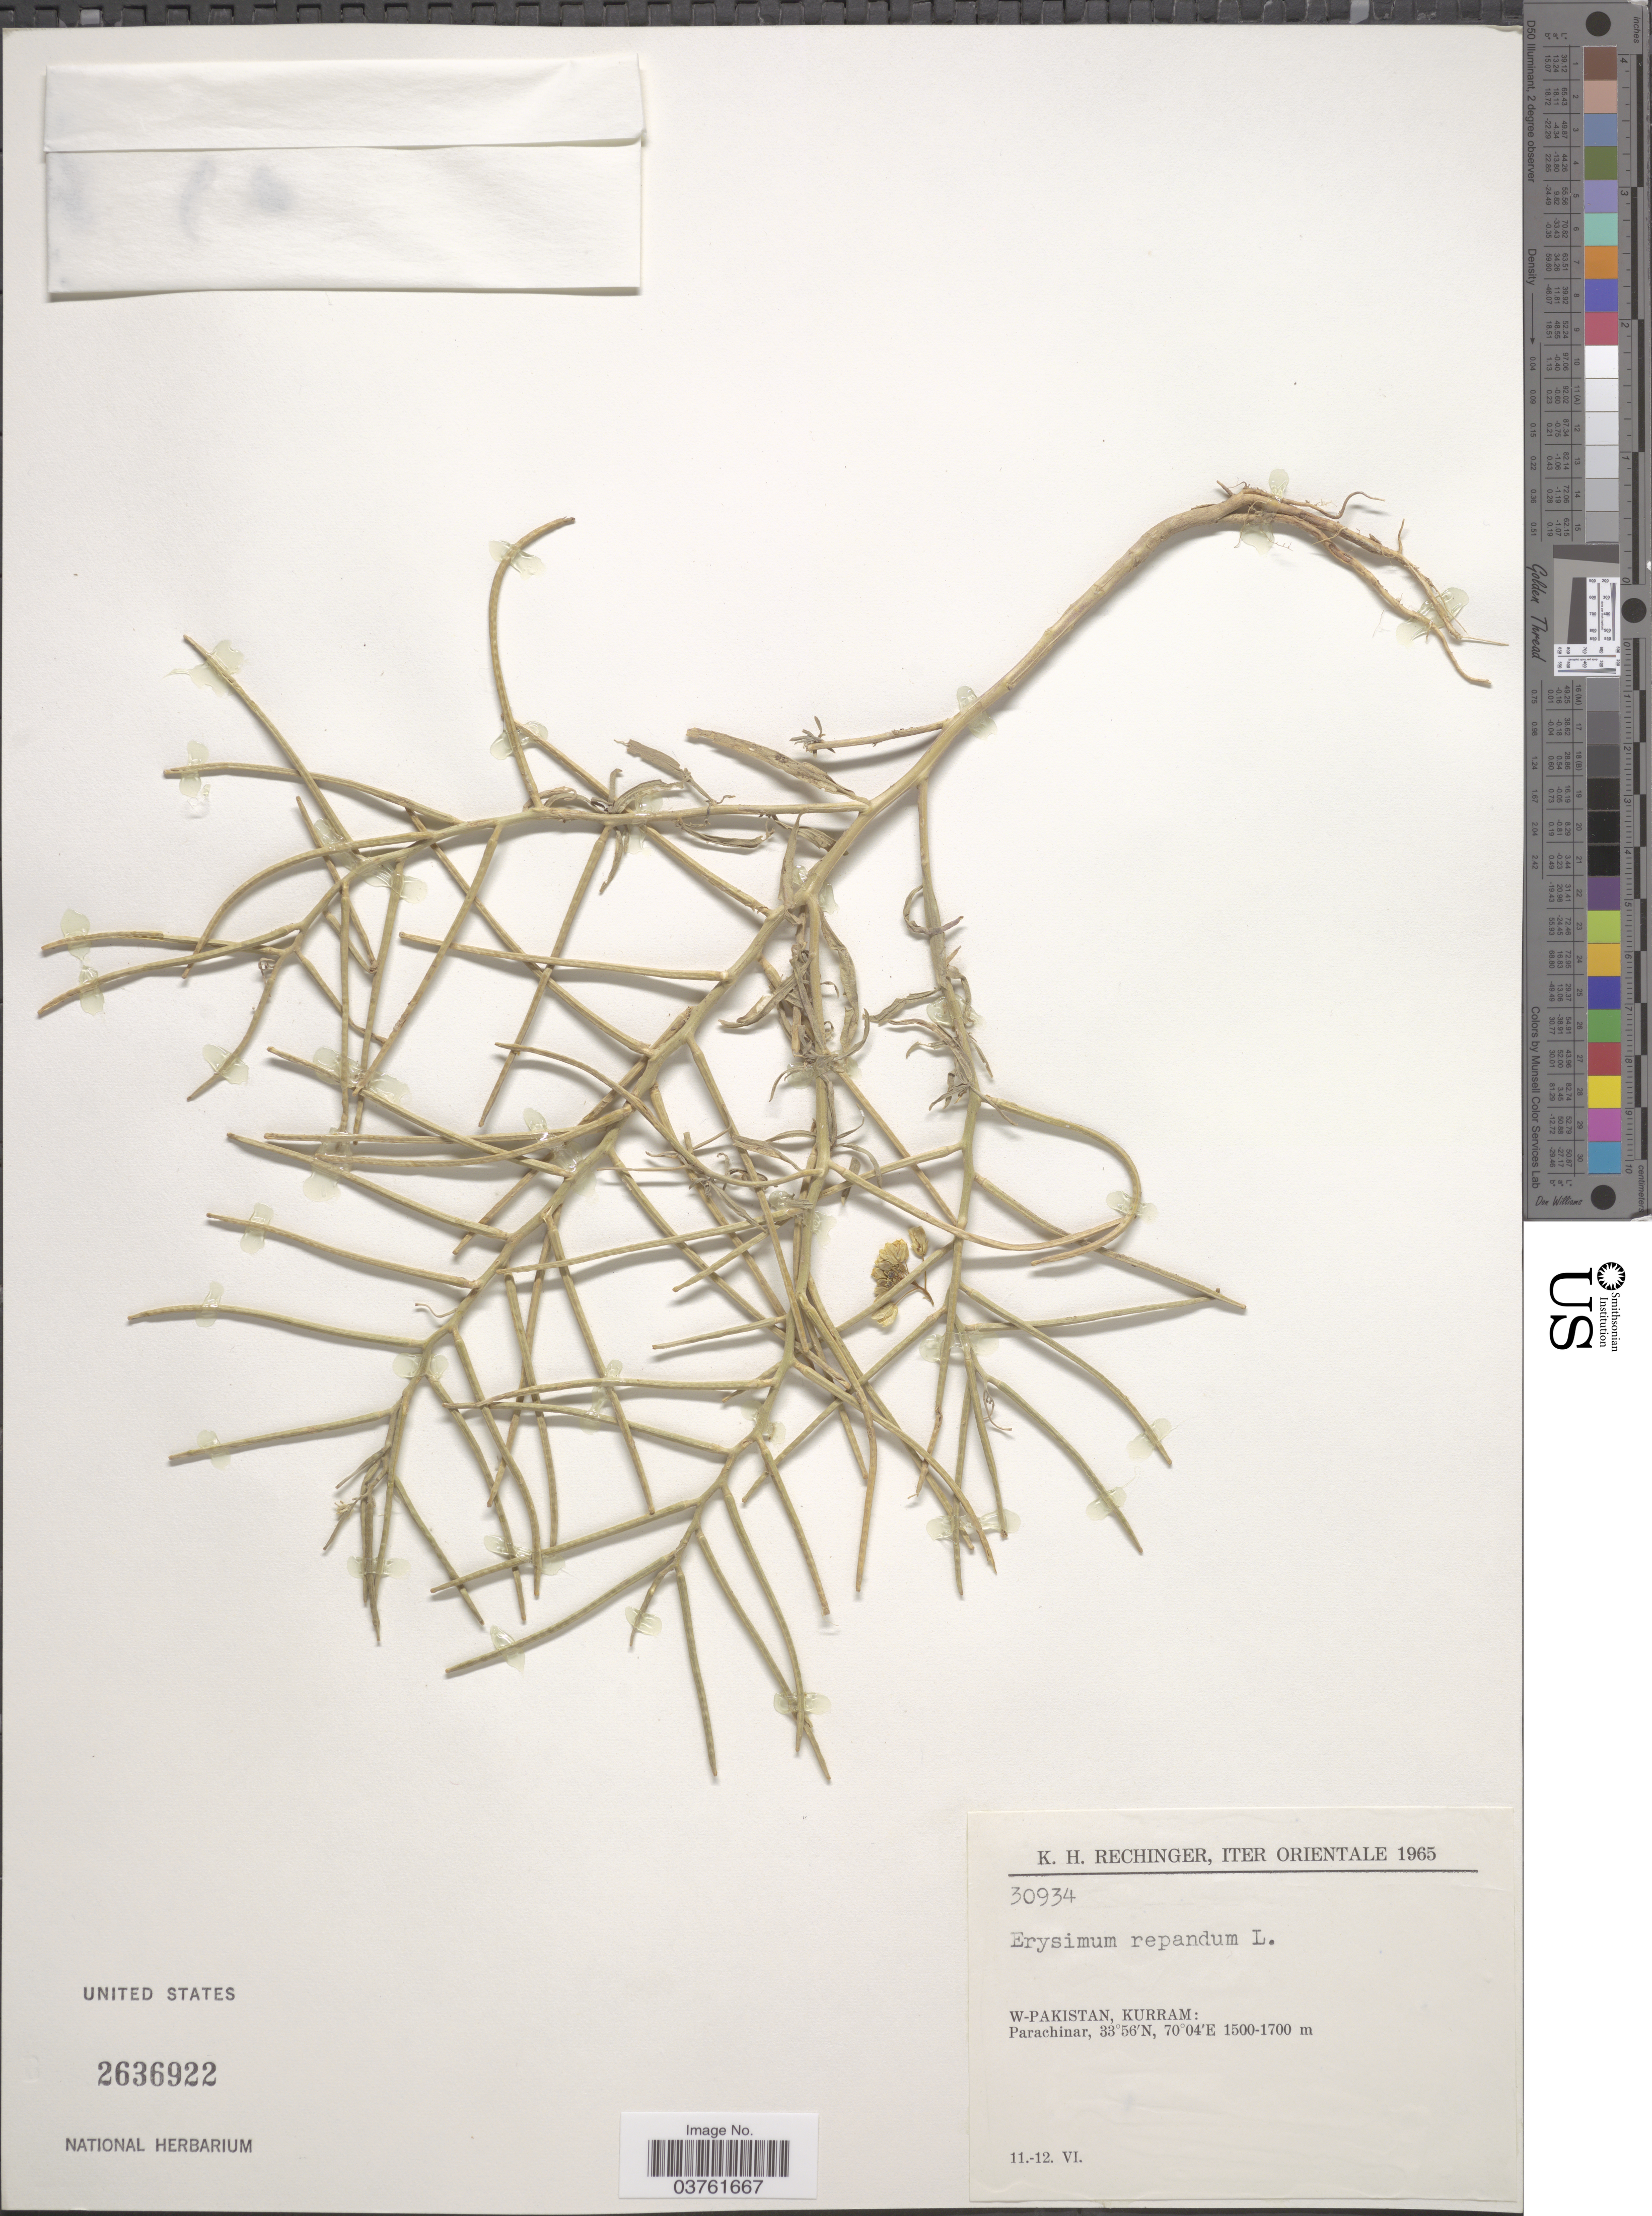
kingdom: Plantae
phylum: Tracheophyta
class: Magnoliopsida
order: Brassicales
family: Brassicaceae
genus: Erysimum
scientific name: Erysimum repandum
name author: L.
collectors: K. H. Rechinger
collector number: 30934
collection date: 1965-06-11/1965-06-12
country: Pakistan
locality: Iter Orientale. W-Pakistan, Kurram: Parachinar.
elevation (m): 1500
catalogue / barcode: US 2636922